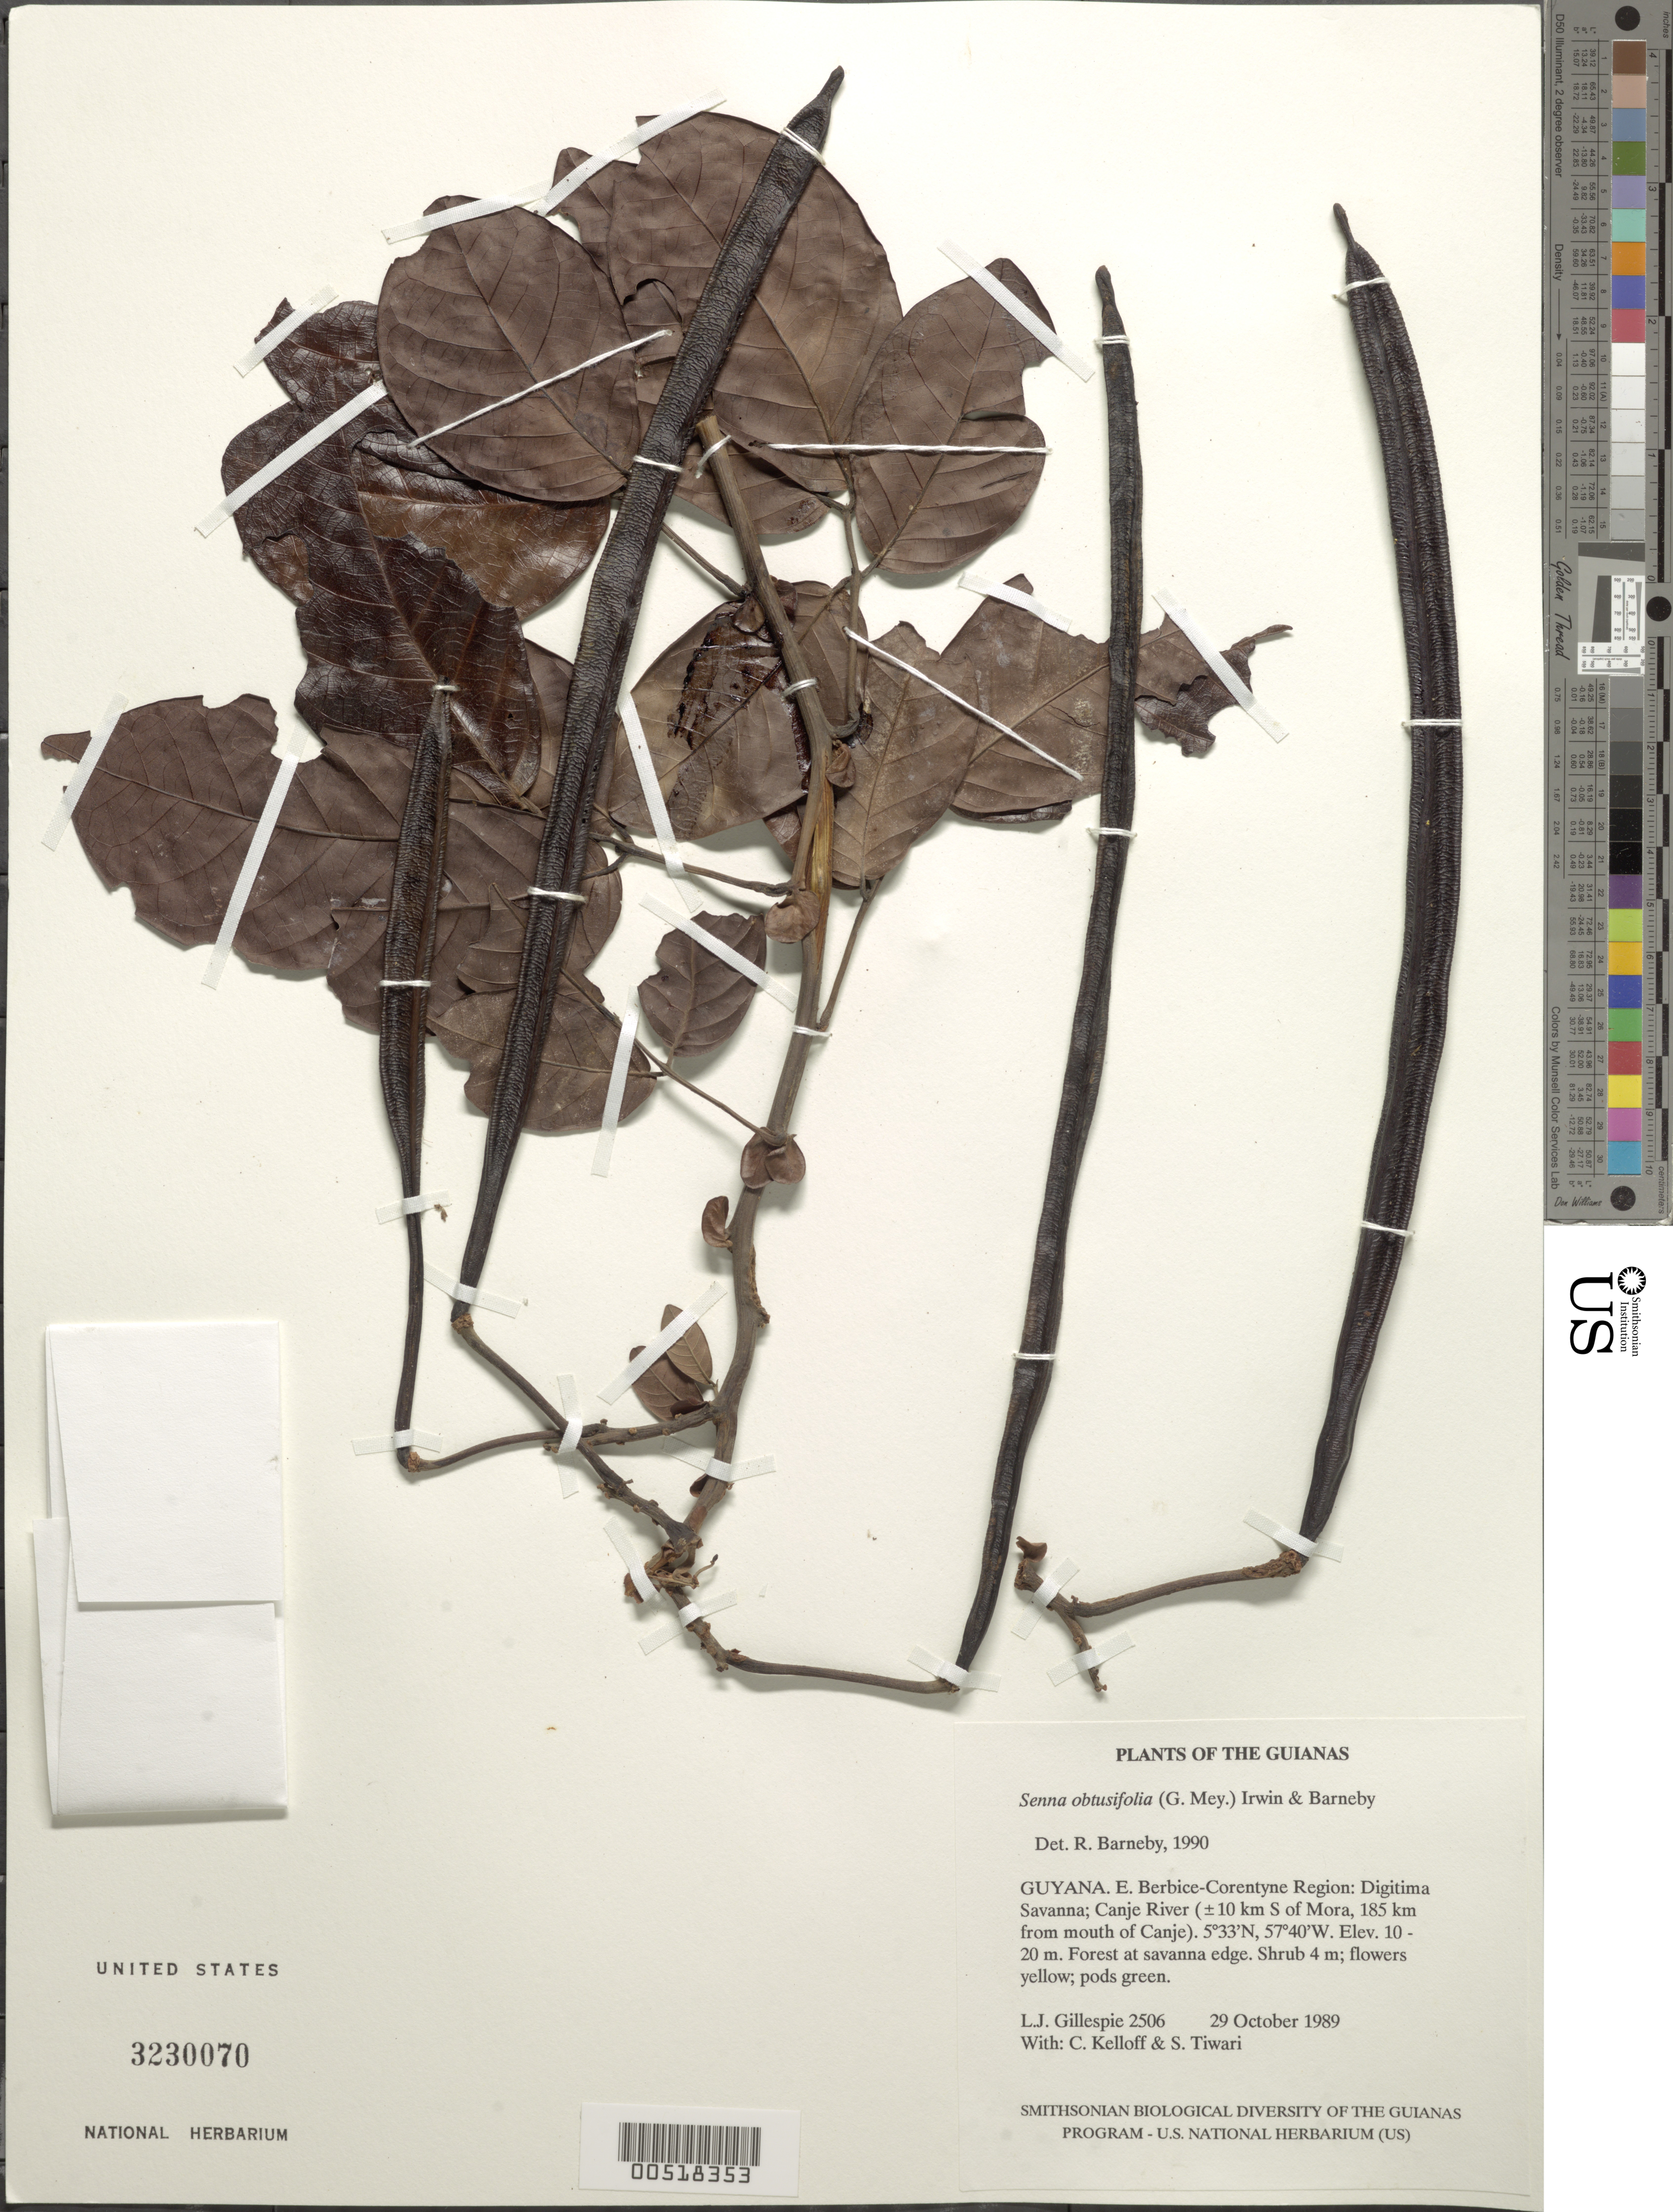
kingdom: Plantae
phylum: Tracheophyta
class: Magnoliopsida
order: Fabales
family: Fabaceae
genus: Senna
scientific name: Senna obtusifolia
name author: (L.) H.S. Irwin & Barneby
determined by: Barneby, Rupert C., (NY)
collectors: L. J. Gillespie, C. L. Kelloff & S. Tiwari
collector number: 2506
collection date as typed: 29 October 1989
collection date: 1989-10-29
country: Guyana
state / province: E. Berbice-Corentyne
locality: Digitima Savanna, Canje River ±20 km S of Mora, 185 km from mouth of Canje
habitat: Forest at savanna edge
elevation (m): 10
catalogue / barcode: US 3230070